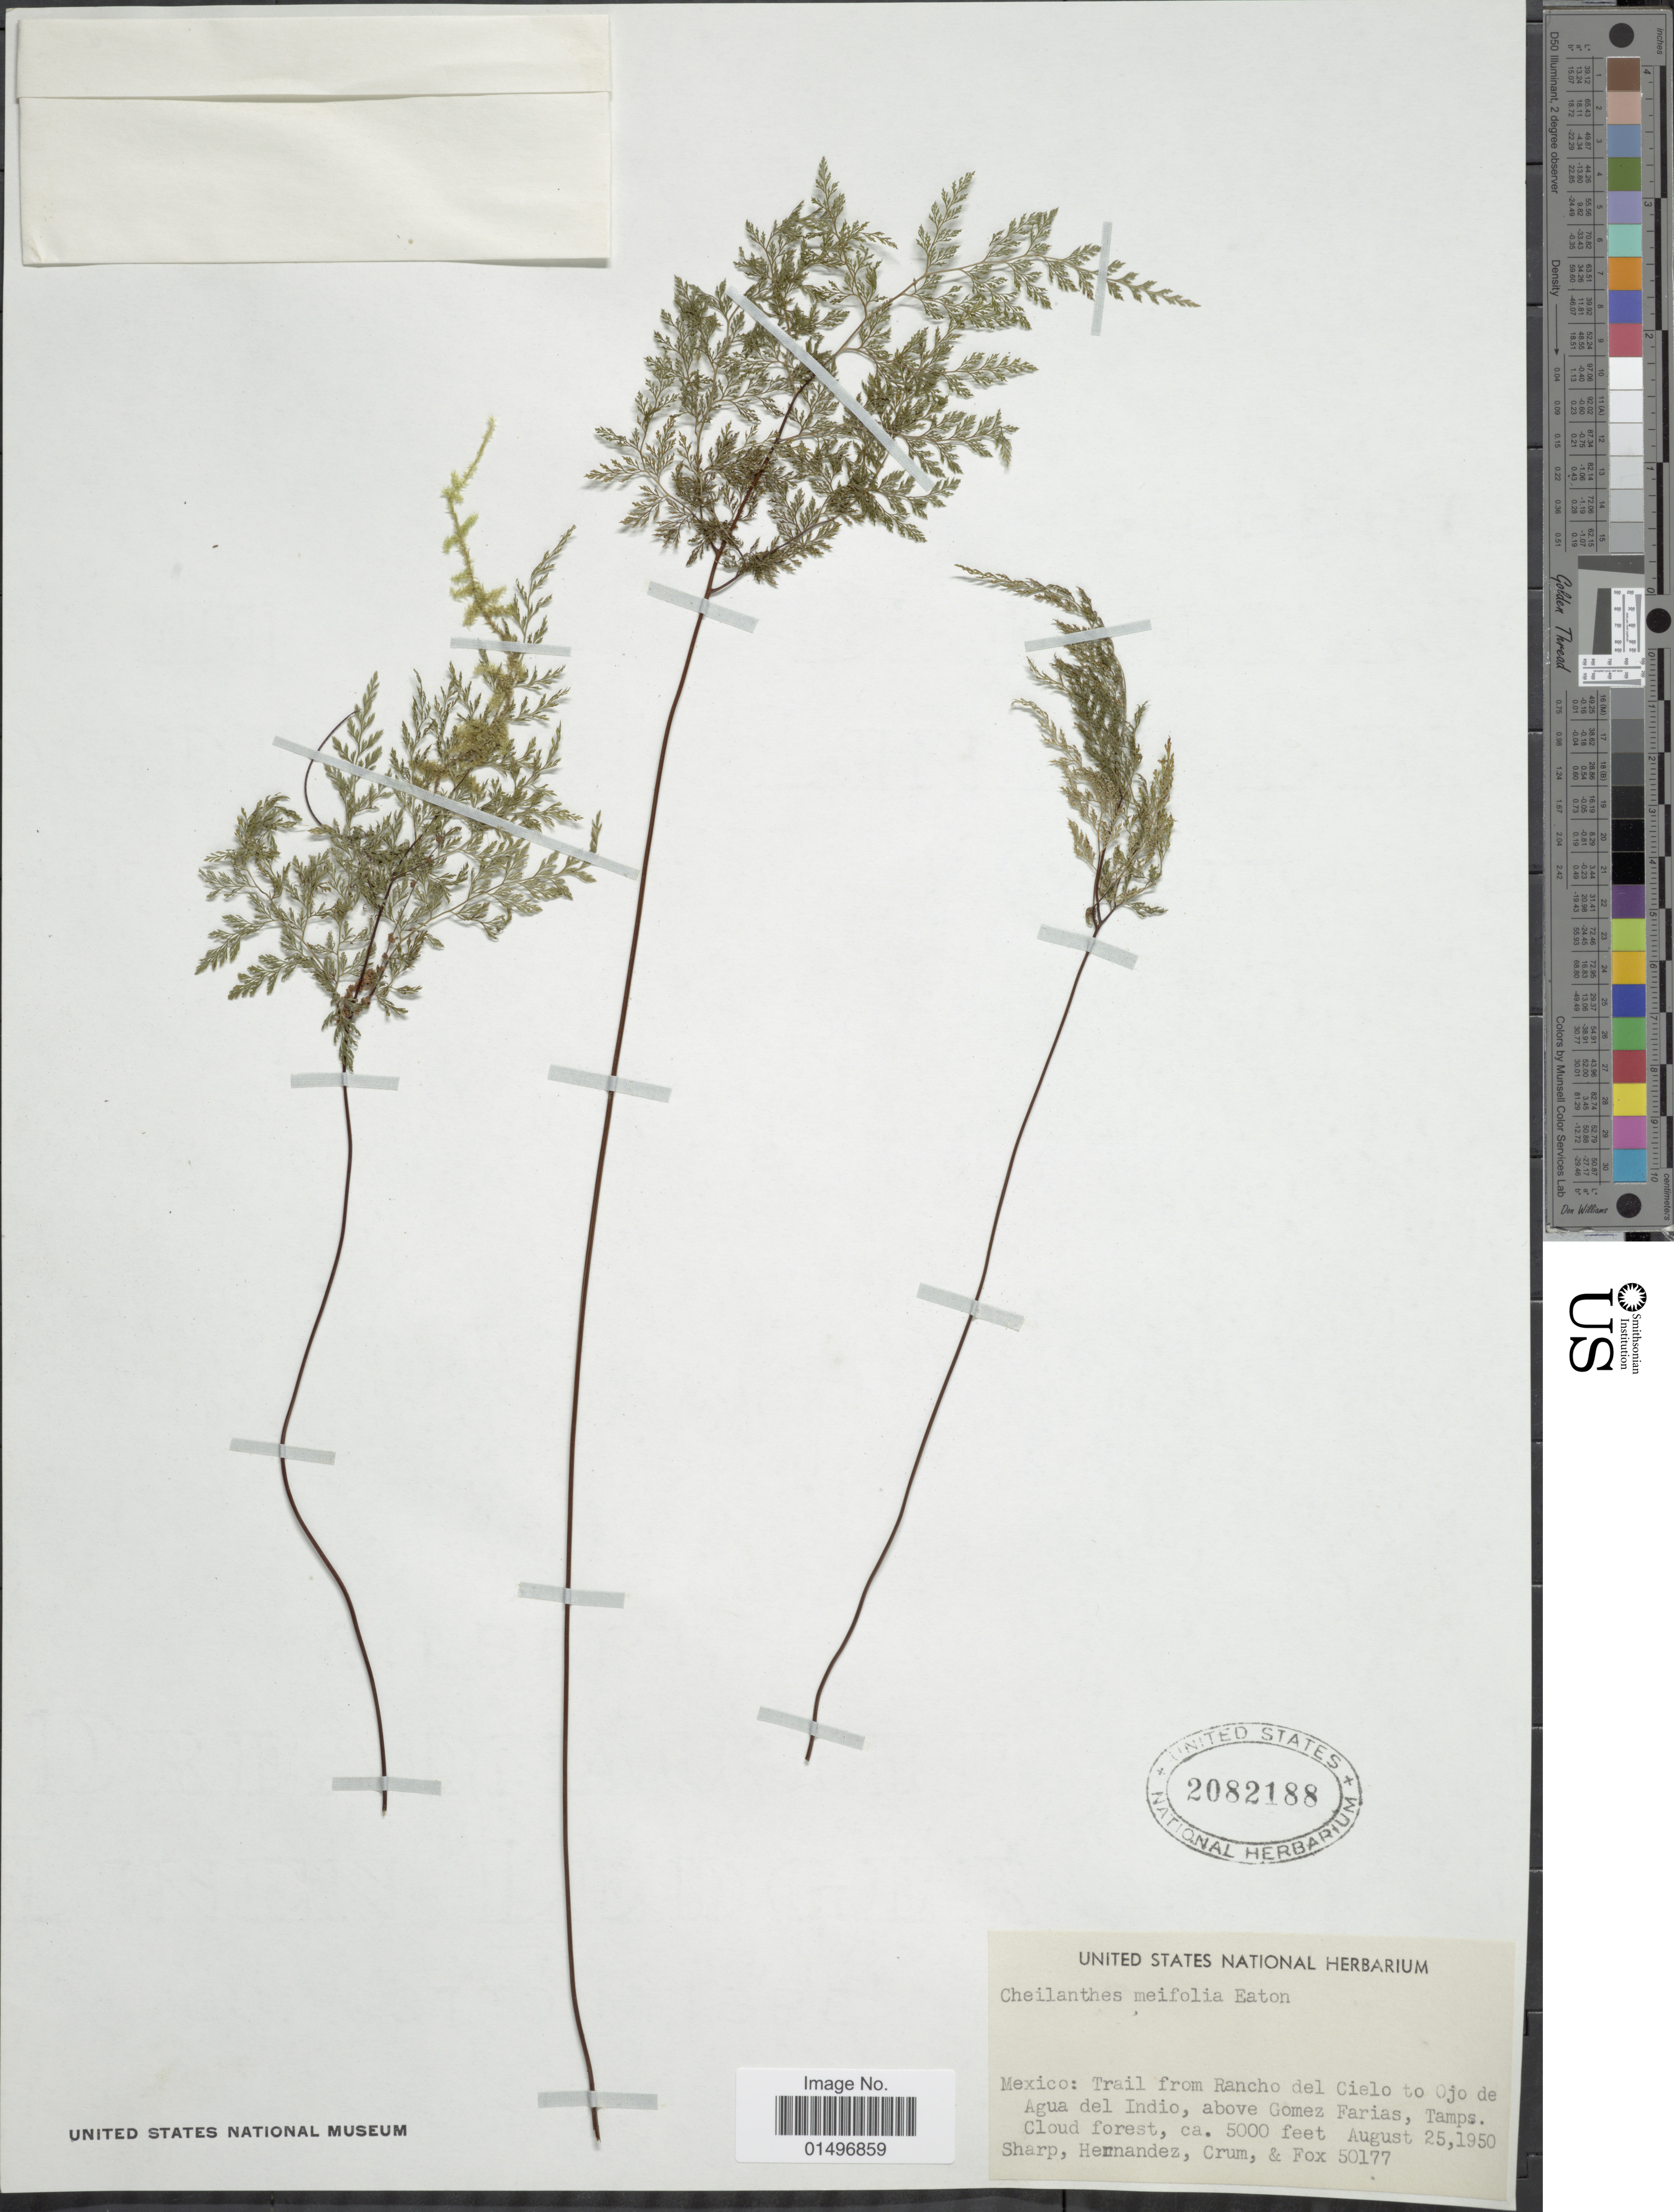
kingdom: Plantae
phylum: Tracheophyta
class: Polypodiopsida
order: Polypodiales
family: Pteridaceae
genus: Aspidotis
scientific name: Aspidotis meifolia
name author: (D.C. Eaton) Pic. Serm.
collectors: Sharp, -- Hernandez, Crum & Fox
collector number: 50177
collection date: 1950-08-25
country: Mexico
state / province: Tamaulipas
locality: Mexico, trail from Rancho del Cielo to Ojo de Agua del Indio, above Gomez Farias.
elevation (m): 1524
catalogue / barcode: US 2082188